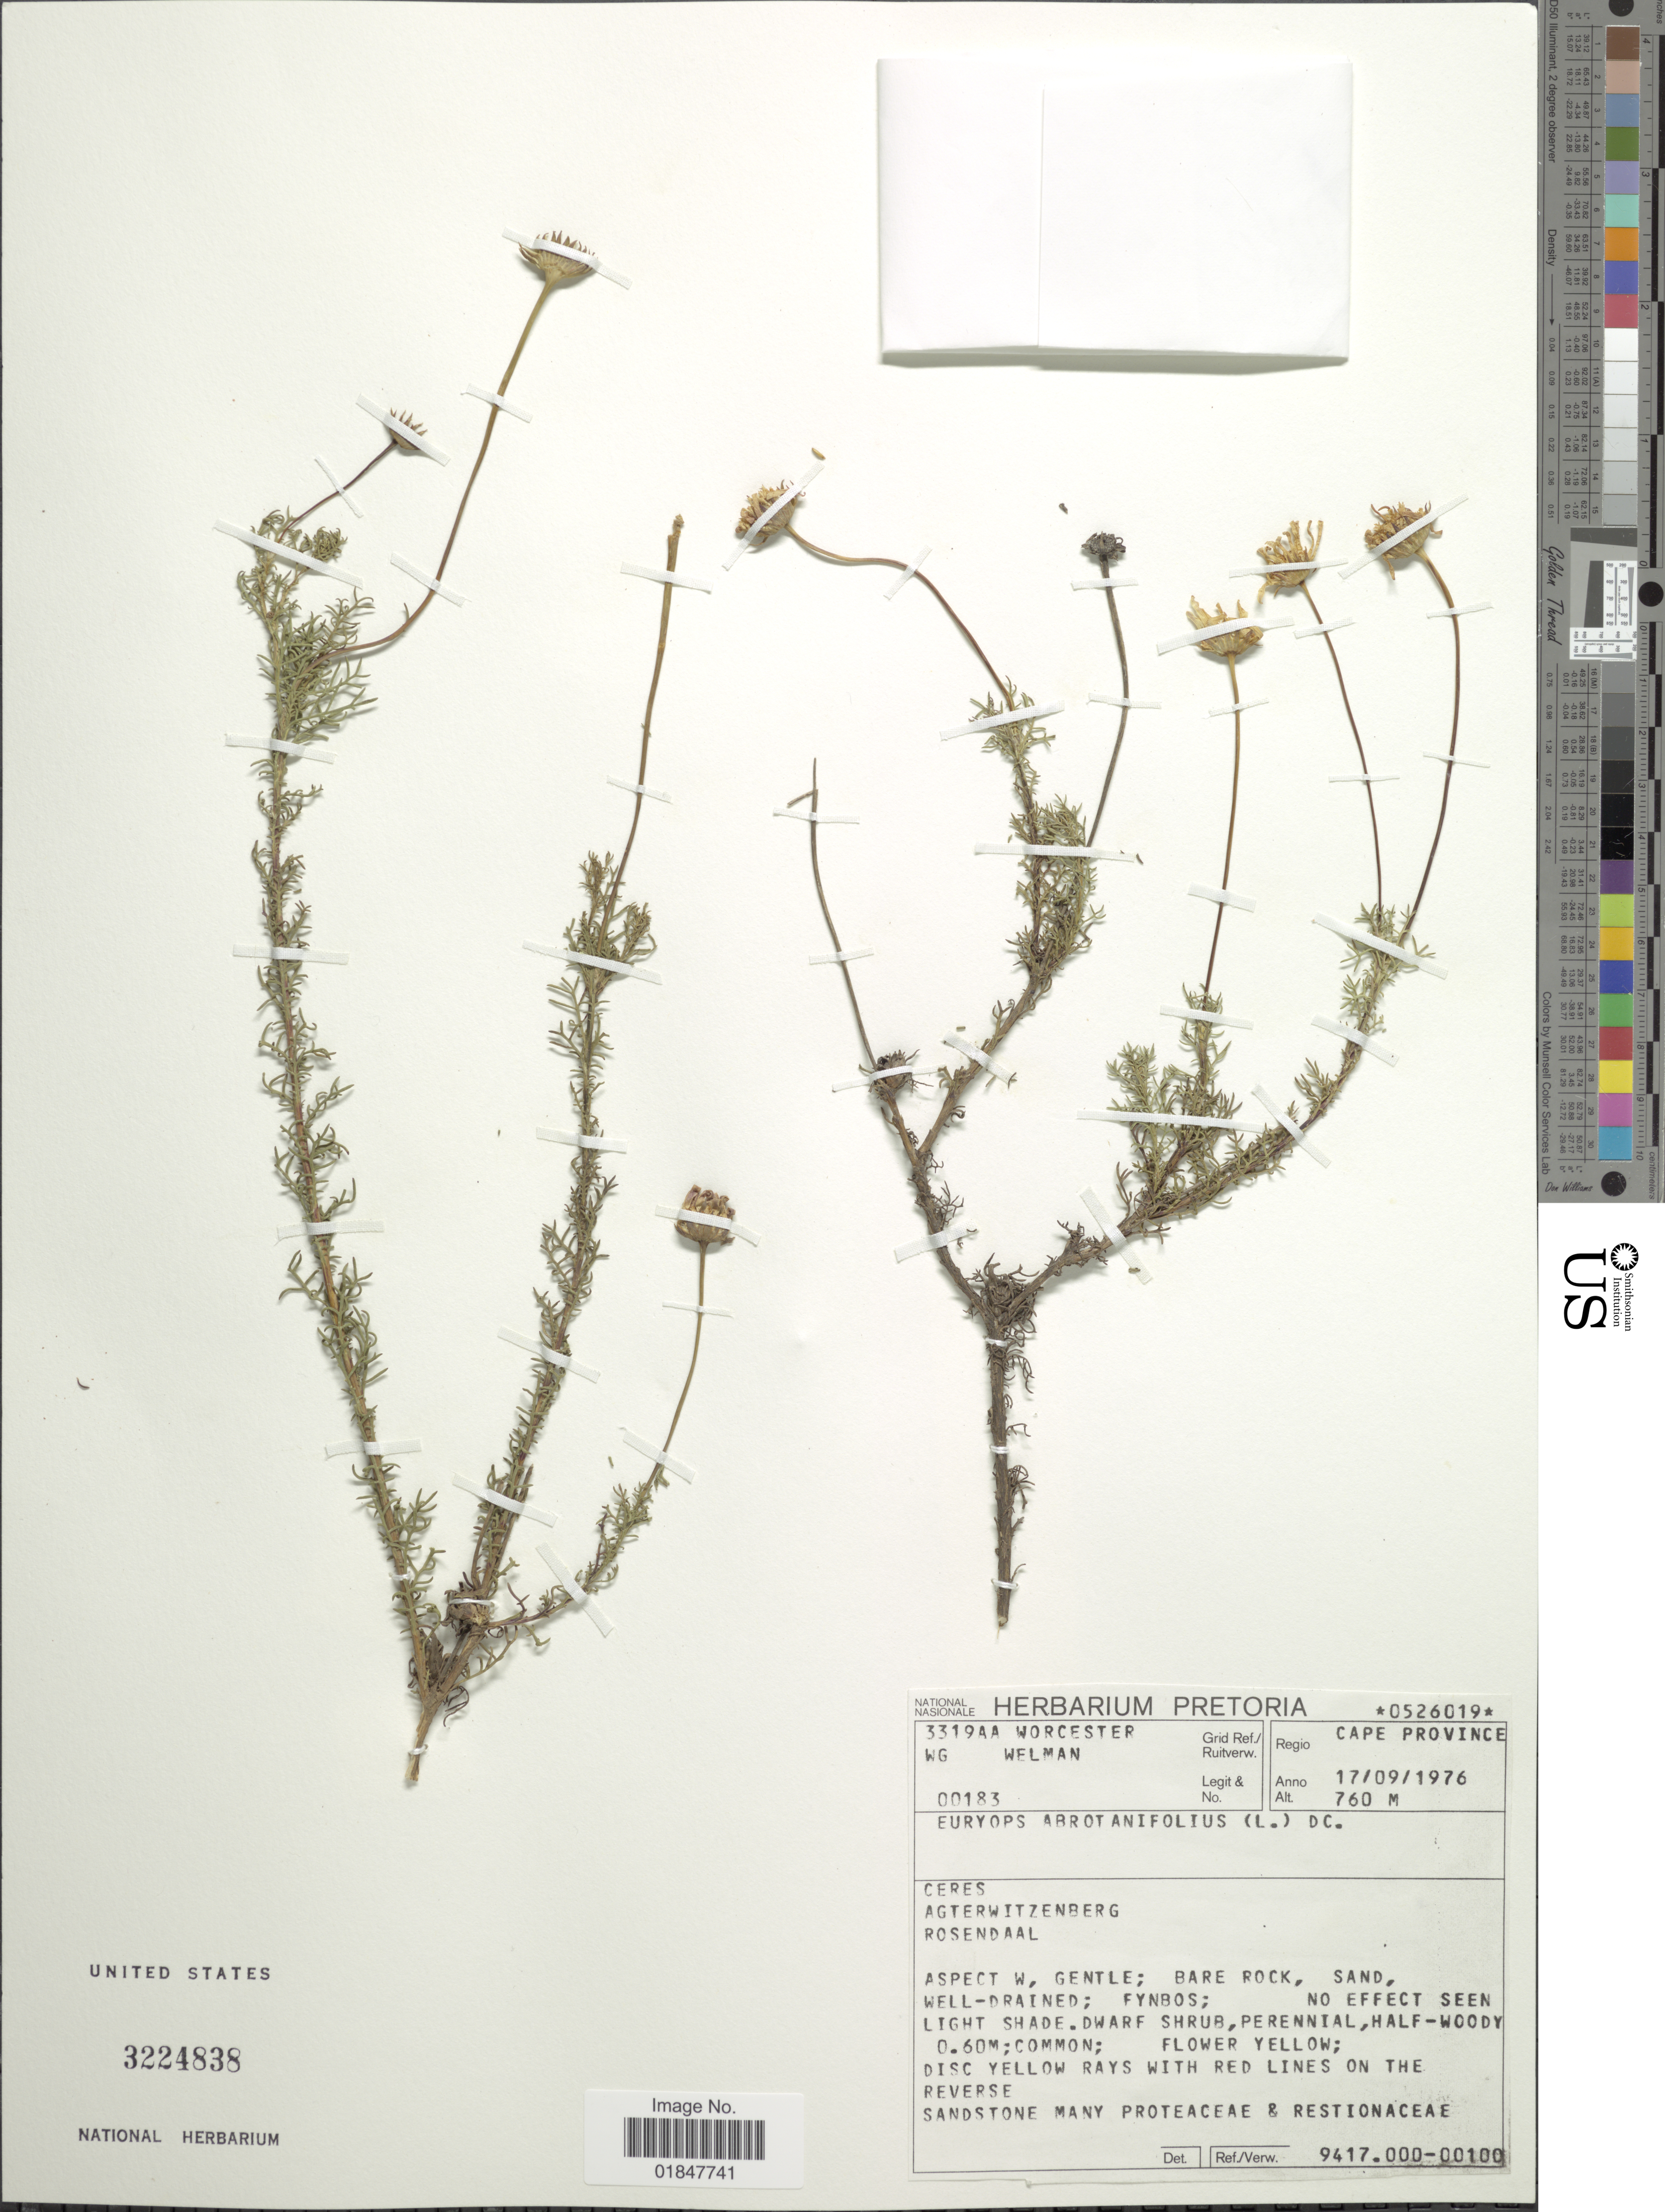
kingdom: Plantae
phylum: Tracheophyta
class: Magnoliopsida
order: Asterales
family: Asteraceae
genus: Euryops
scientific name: Euryops abrotanifolius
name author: (L.) DC.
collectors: Worcester & Welman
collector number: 3319AA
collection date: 1976-09-17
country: South Africa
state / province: Western Cape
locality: Ceres, Agterwitzenberg, Rosendaal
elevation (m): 760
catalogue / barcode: US 3224838